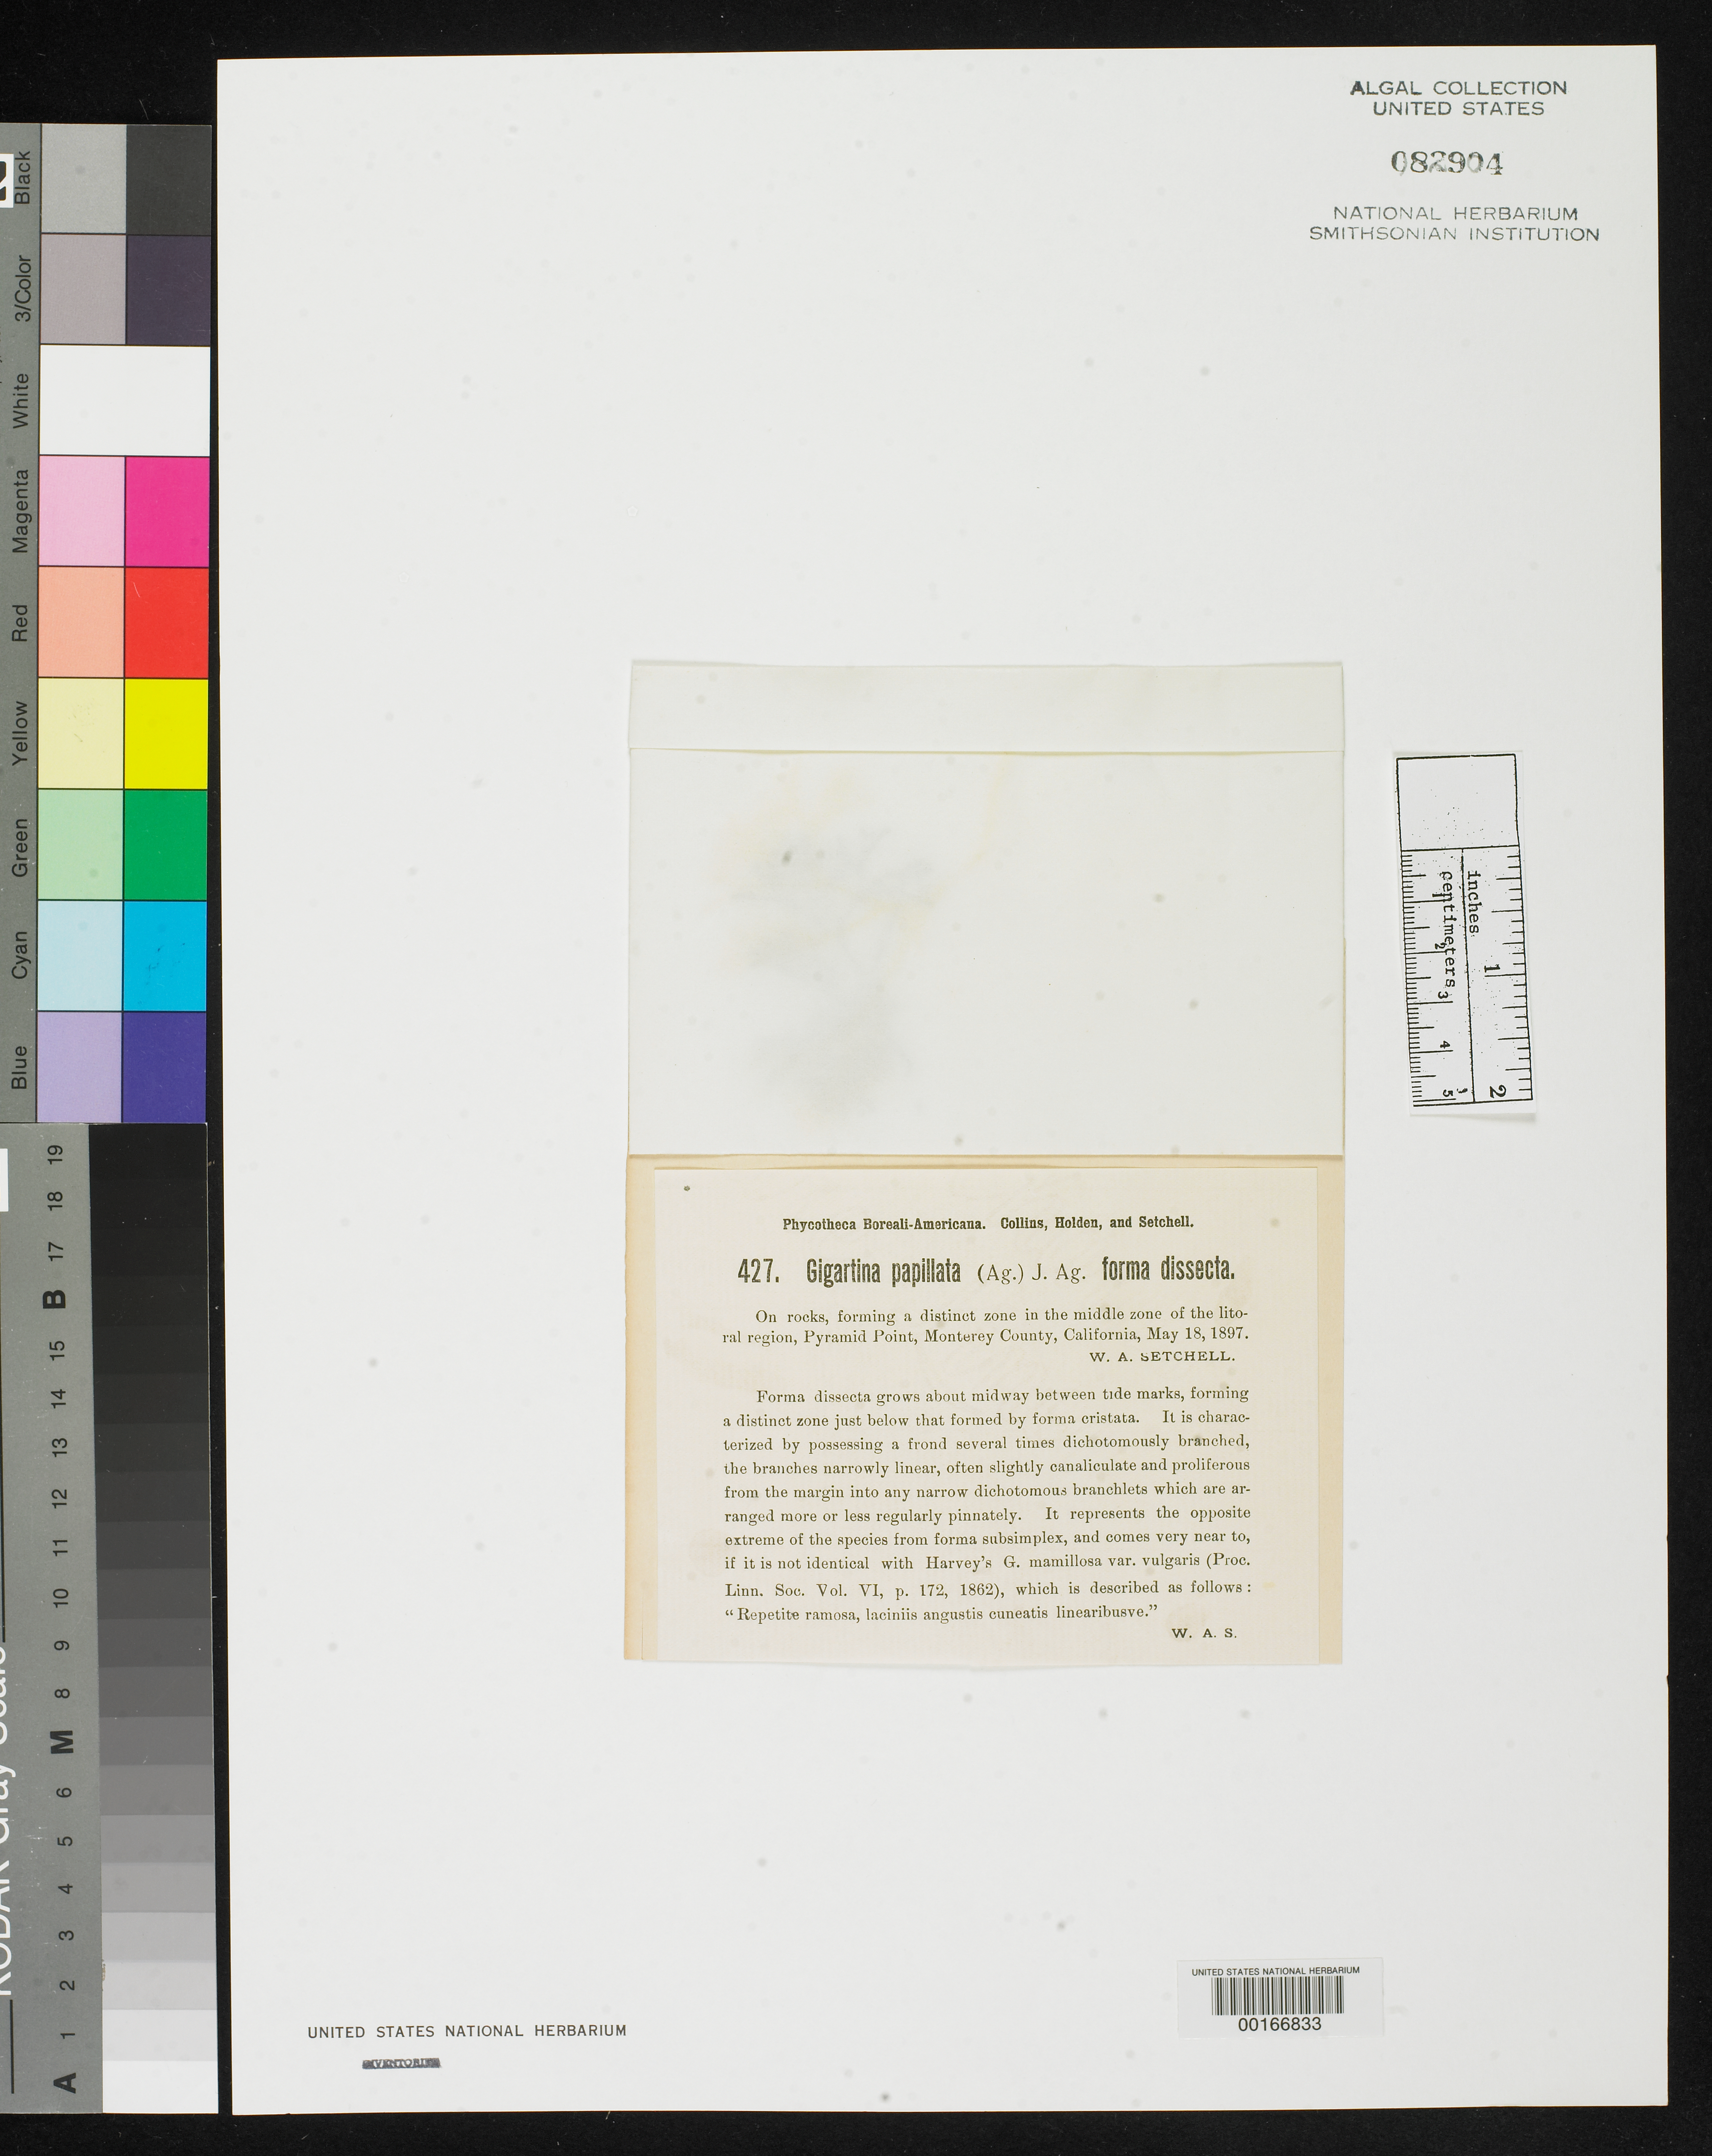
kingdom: Plantae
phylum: Rhodophyta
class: Florideophyceae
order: Gigartinales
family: Gigartinaceae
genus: Gigartina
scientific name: Gigartina papillata f. dissecta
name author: Setch. in Collins et al.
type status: Isotype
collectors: W. Setchell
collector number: PB-A 427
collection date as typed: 18 May 1897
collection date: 1897-05-18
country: United States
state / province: California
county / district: Monterey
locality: Pyramid Point.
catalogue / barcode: US 82904